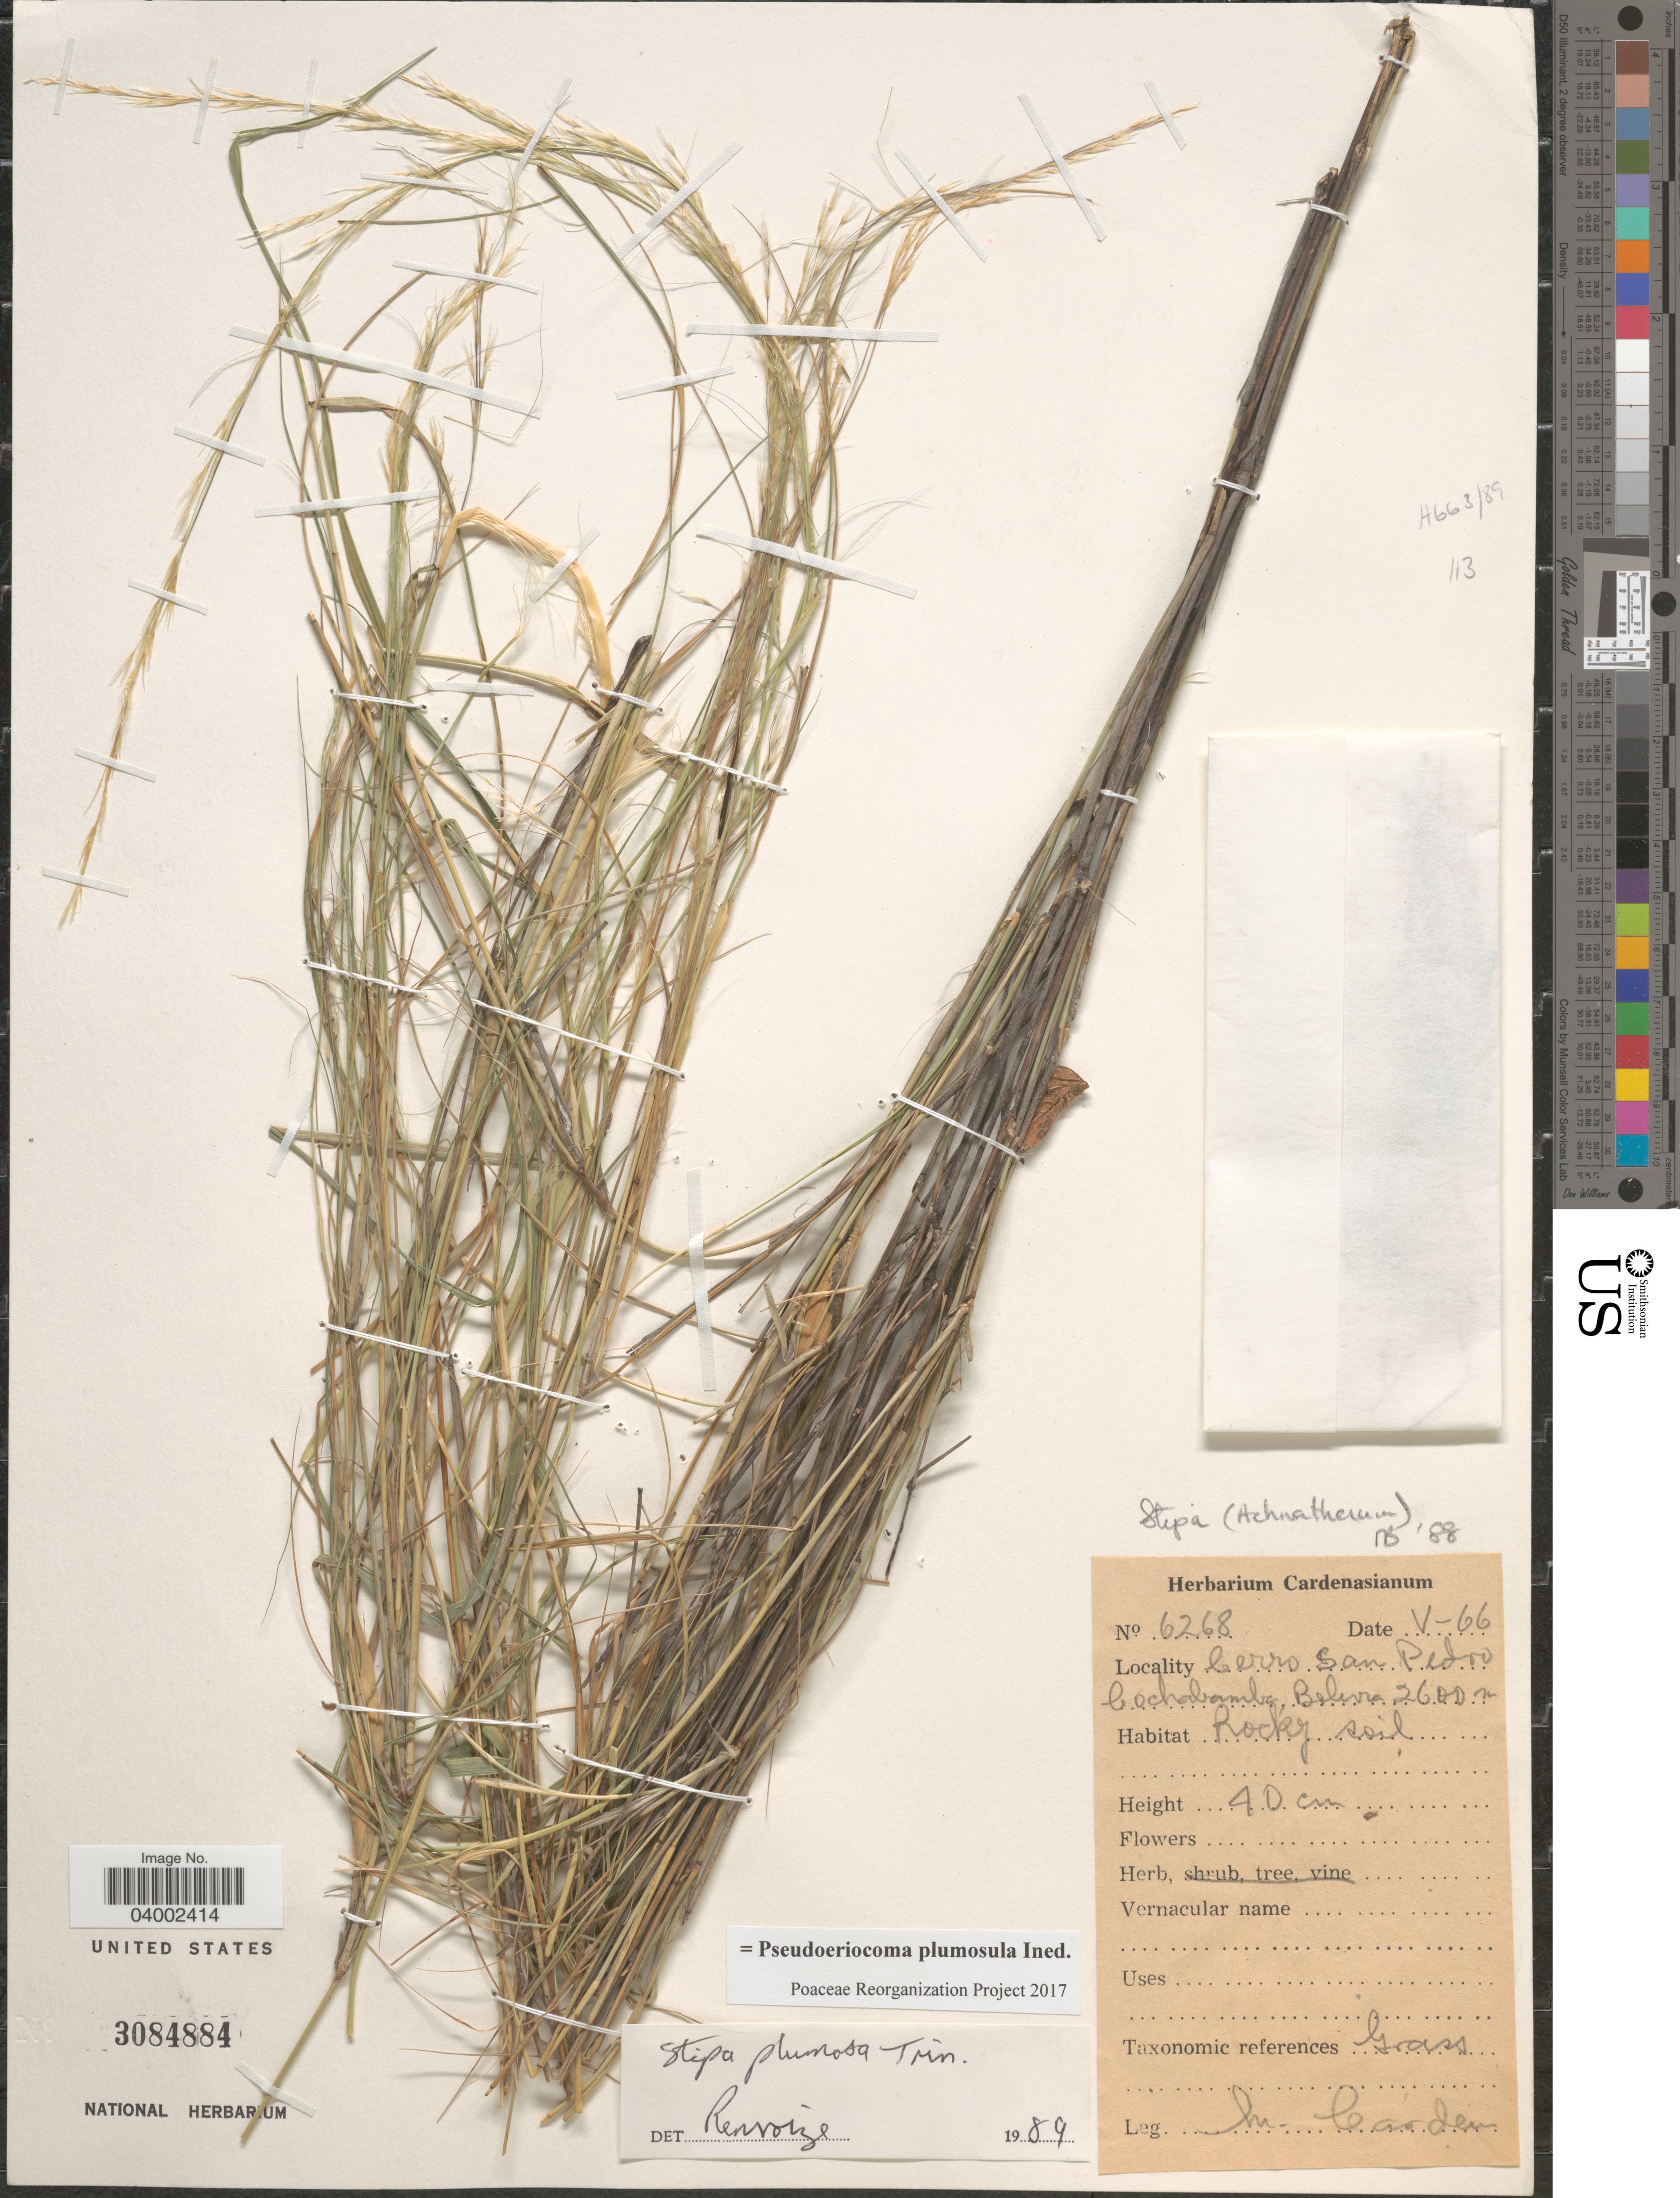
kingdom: Plantae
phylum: Tracheophyta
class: Liliopsida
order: Poales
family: Poaceae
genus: Pseudoeriocoma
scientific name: Pseudoeriocoma plumosula ined.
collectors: M. Cárdenas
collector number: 6268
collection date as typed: Transcribed d/m/y: /5/66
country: Bolivia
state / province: Cochabamba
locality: Cerro San Pedro.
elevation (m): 2600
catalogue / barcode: US 3084884